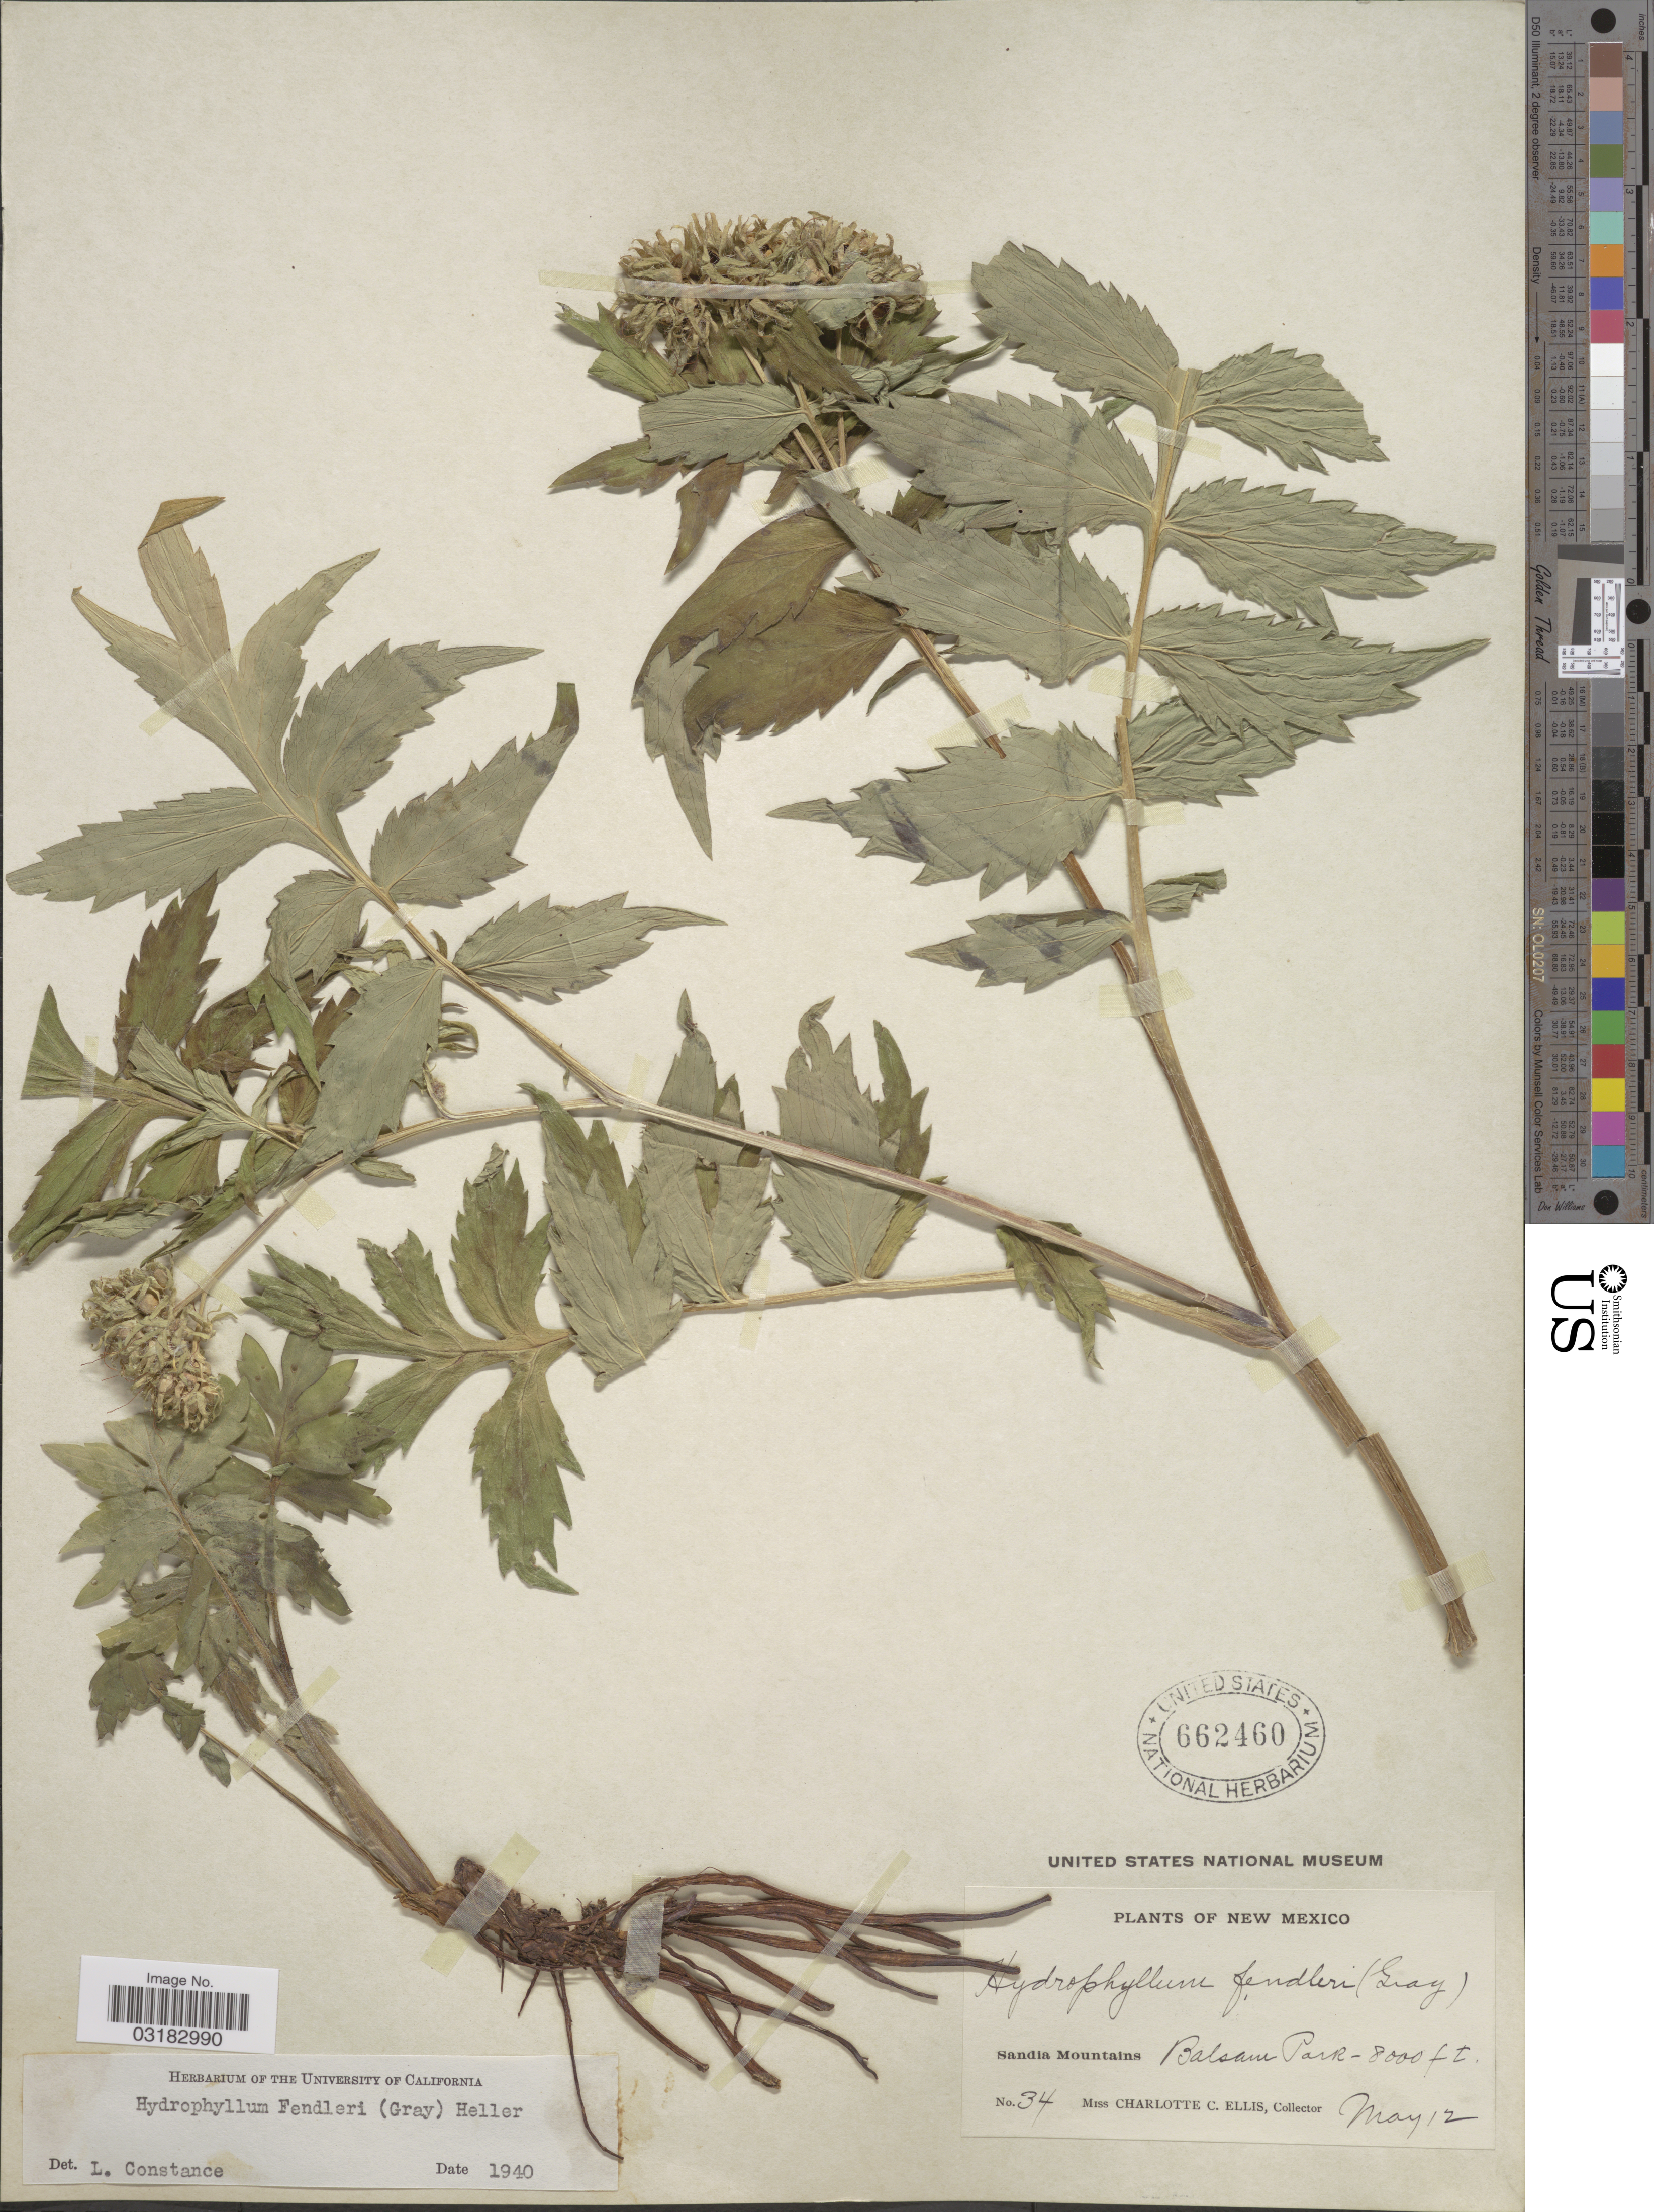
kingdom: Plantae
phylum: Tracheophyta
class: Magnoliopsida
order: Boraginales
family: Hydrophyllaceae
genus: Hydrophyllum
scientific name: Hydrophyllum fendleri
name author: (A. Gray) A. Heller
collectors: C. C. Ellis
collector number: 34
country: United States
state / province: New Mexico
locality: Balsam Park. Sandia Mountains.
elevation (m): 2438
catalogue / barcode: US 662460